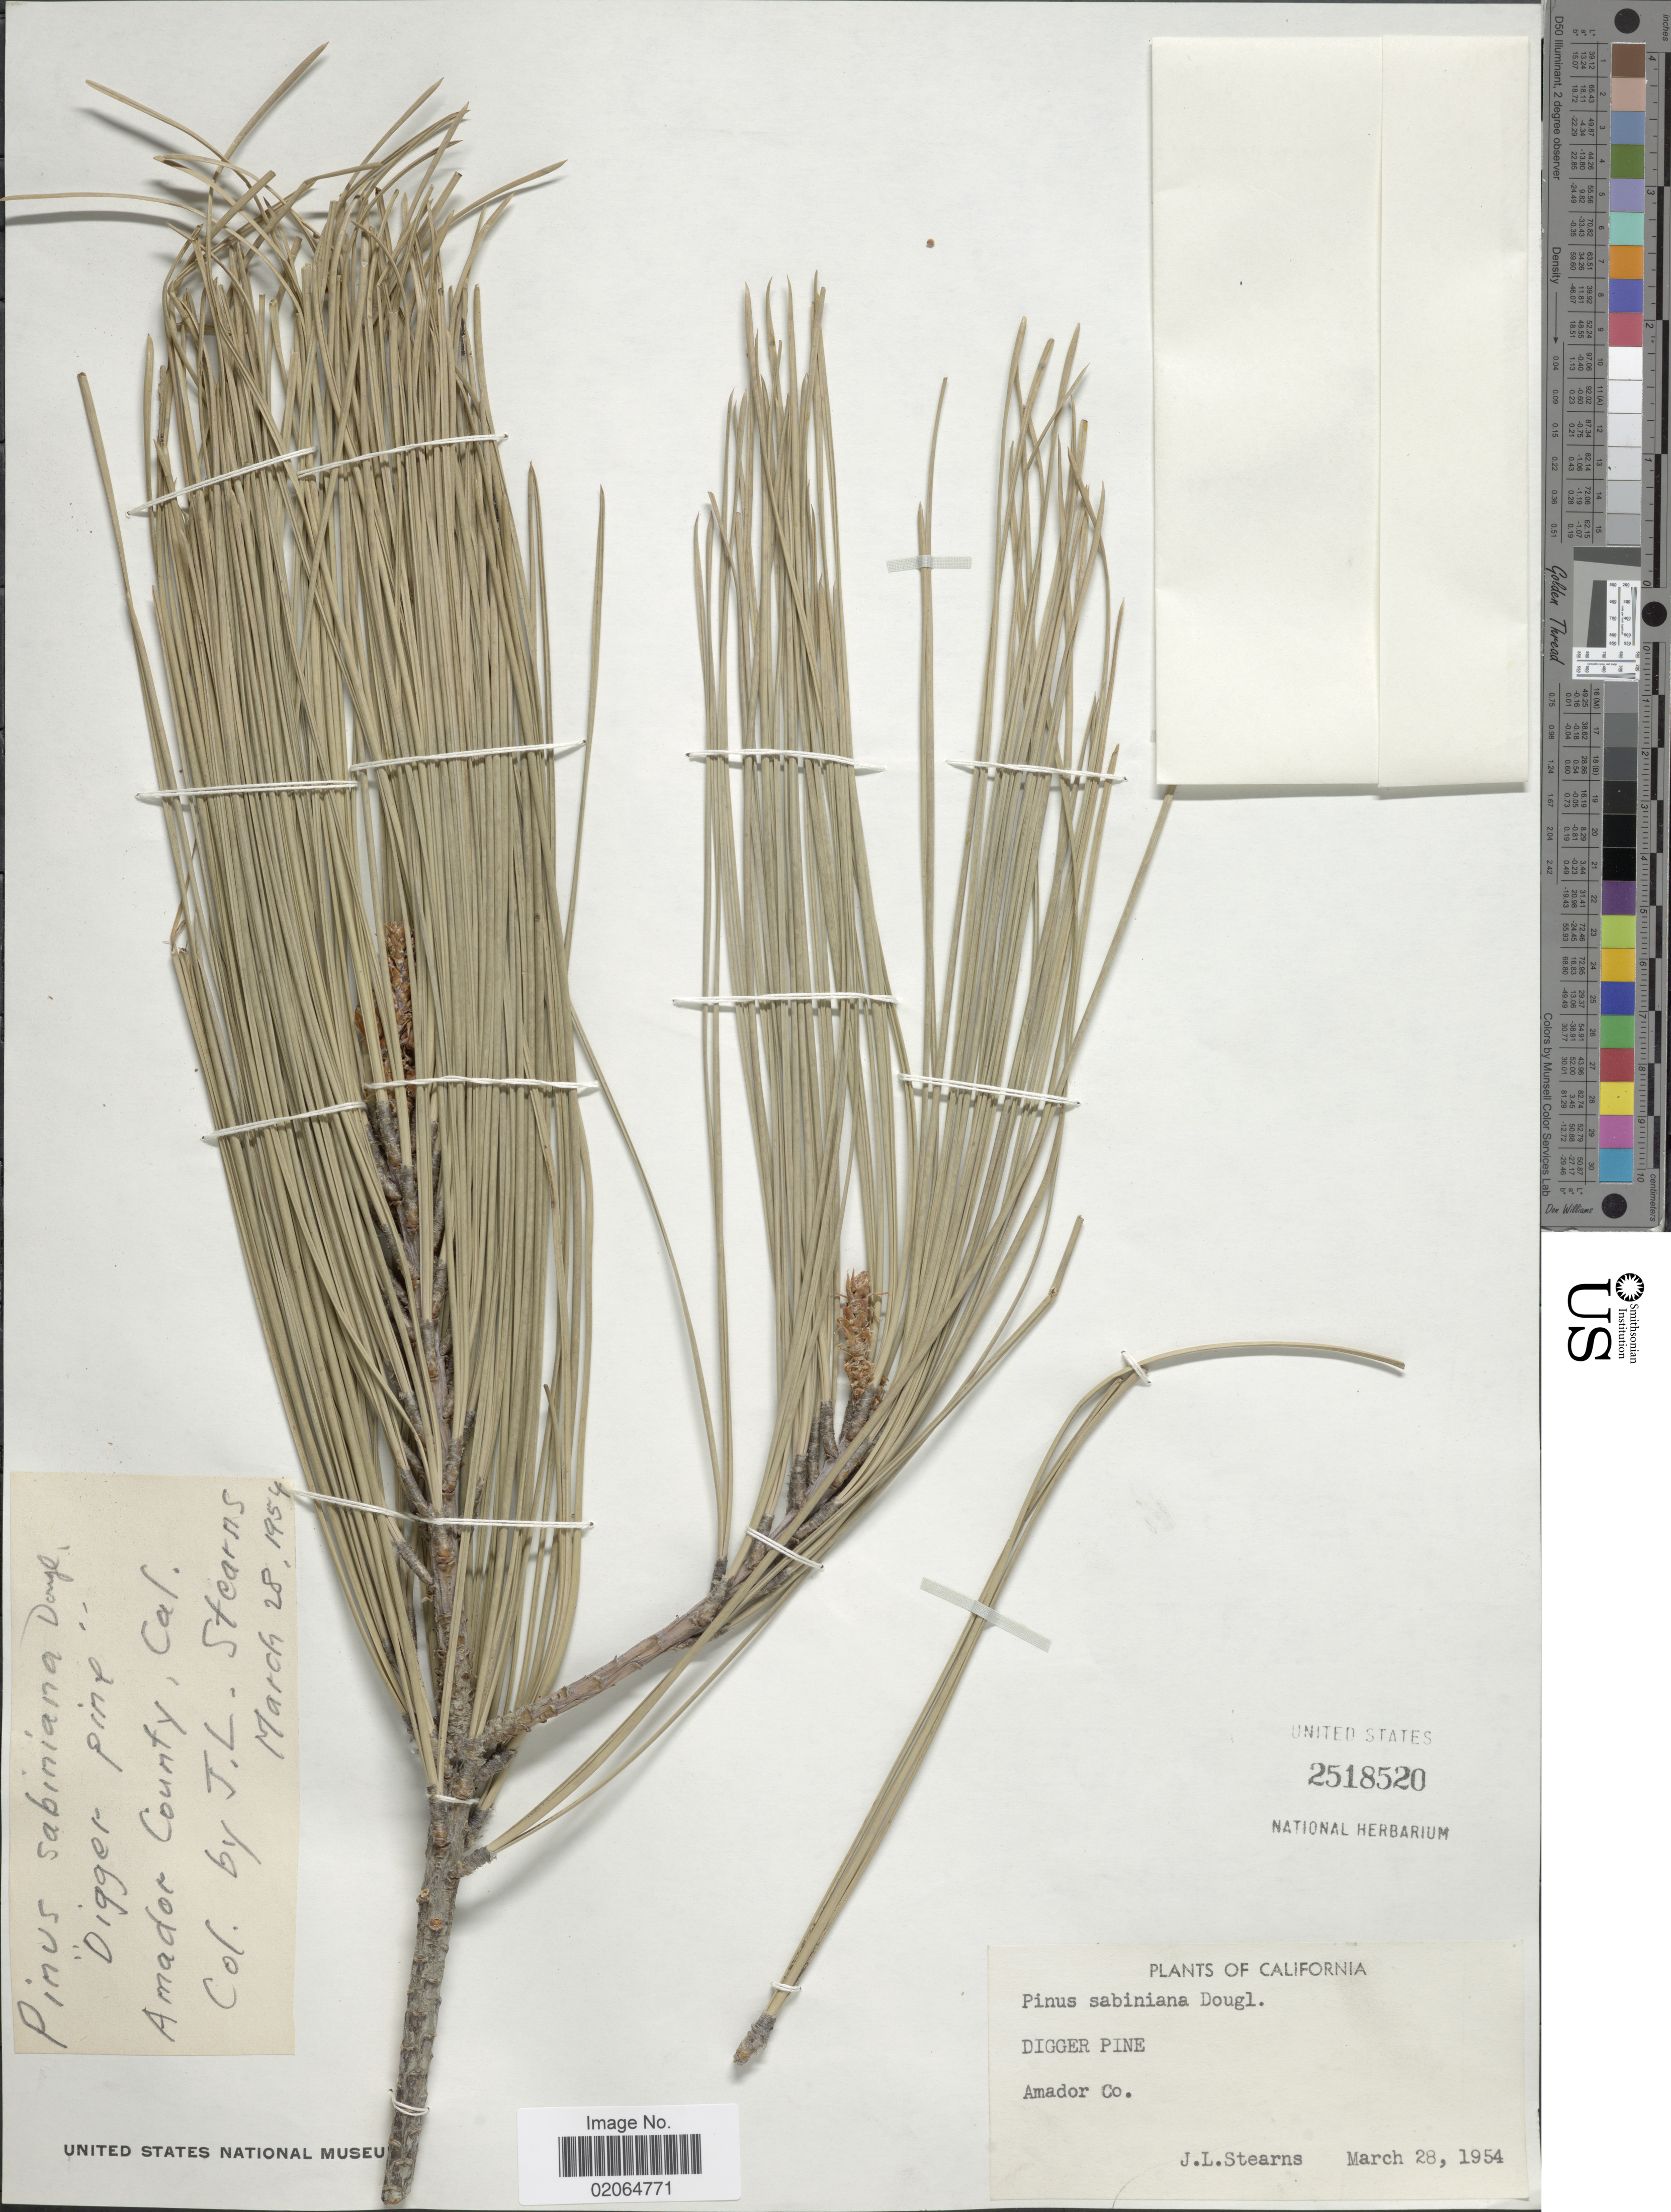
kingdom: Plantae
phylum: Tracheophyta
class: Pinopsida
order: Pinales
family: Pinaceae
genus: Pinus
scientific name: Pinus sabiniana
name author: Douglas ex D. Don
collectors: J. Stearns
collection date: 1954-03-28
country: United States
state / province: California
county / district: Amador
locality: Digger Pine, Amador County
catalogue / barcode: US 2518520